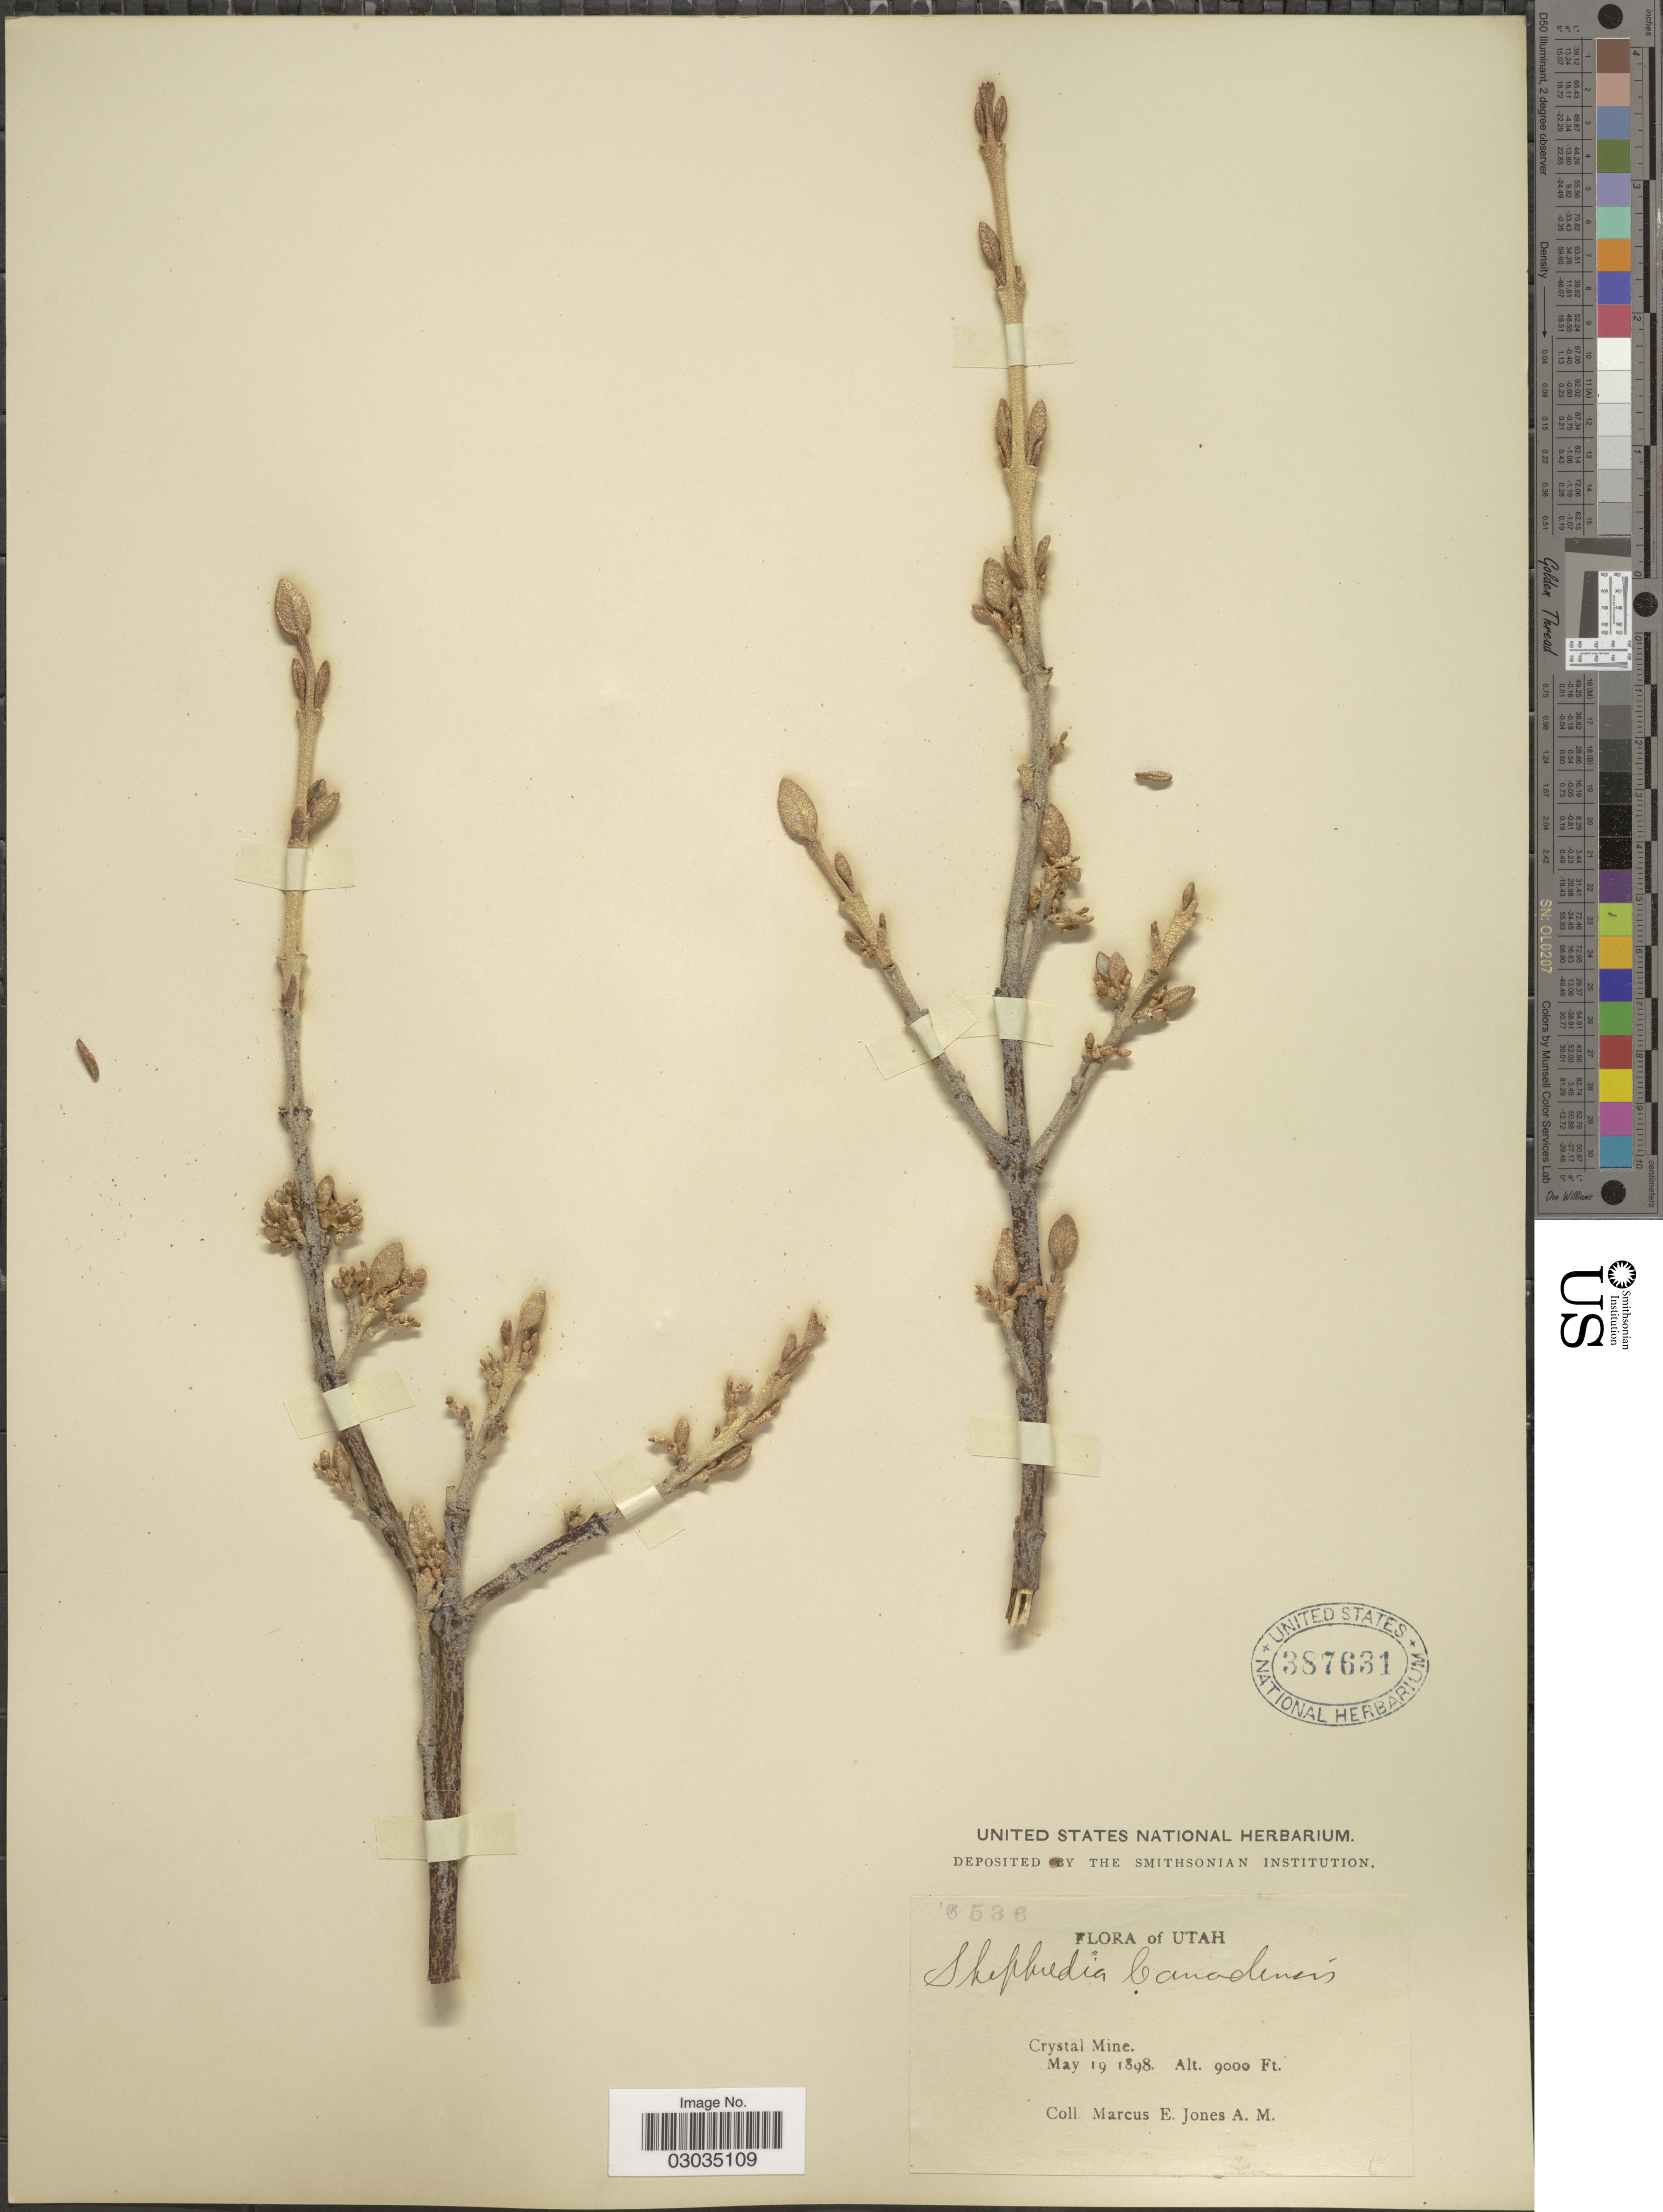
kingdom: Plantae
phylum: Tracheophyta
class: Magnoliopsida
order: Rosales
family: Elaeagnaceae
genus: Shepherdia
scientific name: Shepherdia canadensis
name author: (L.) Nutt.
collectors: M. E. Jones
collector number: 6536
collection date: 1898-05-19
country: United States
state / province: Utah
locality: Crystal Mine.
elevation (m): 2743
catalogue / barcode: US 387631